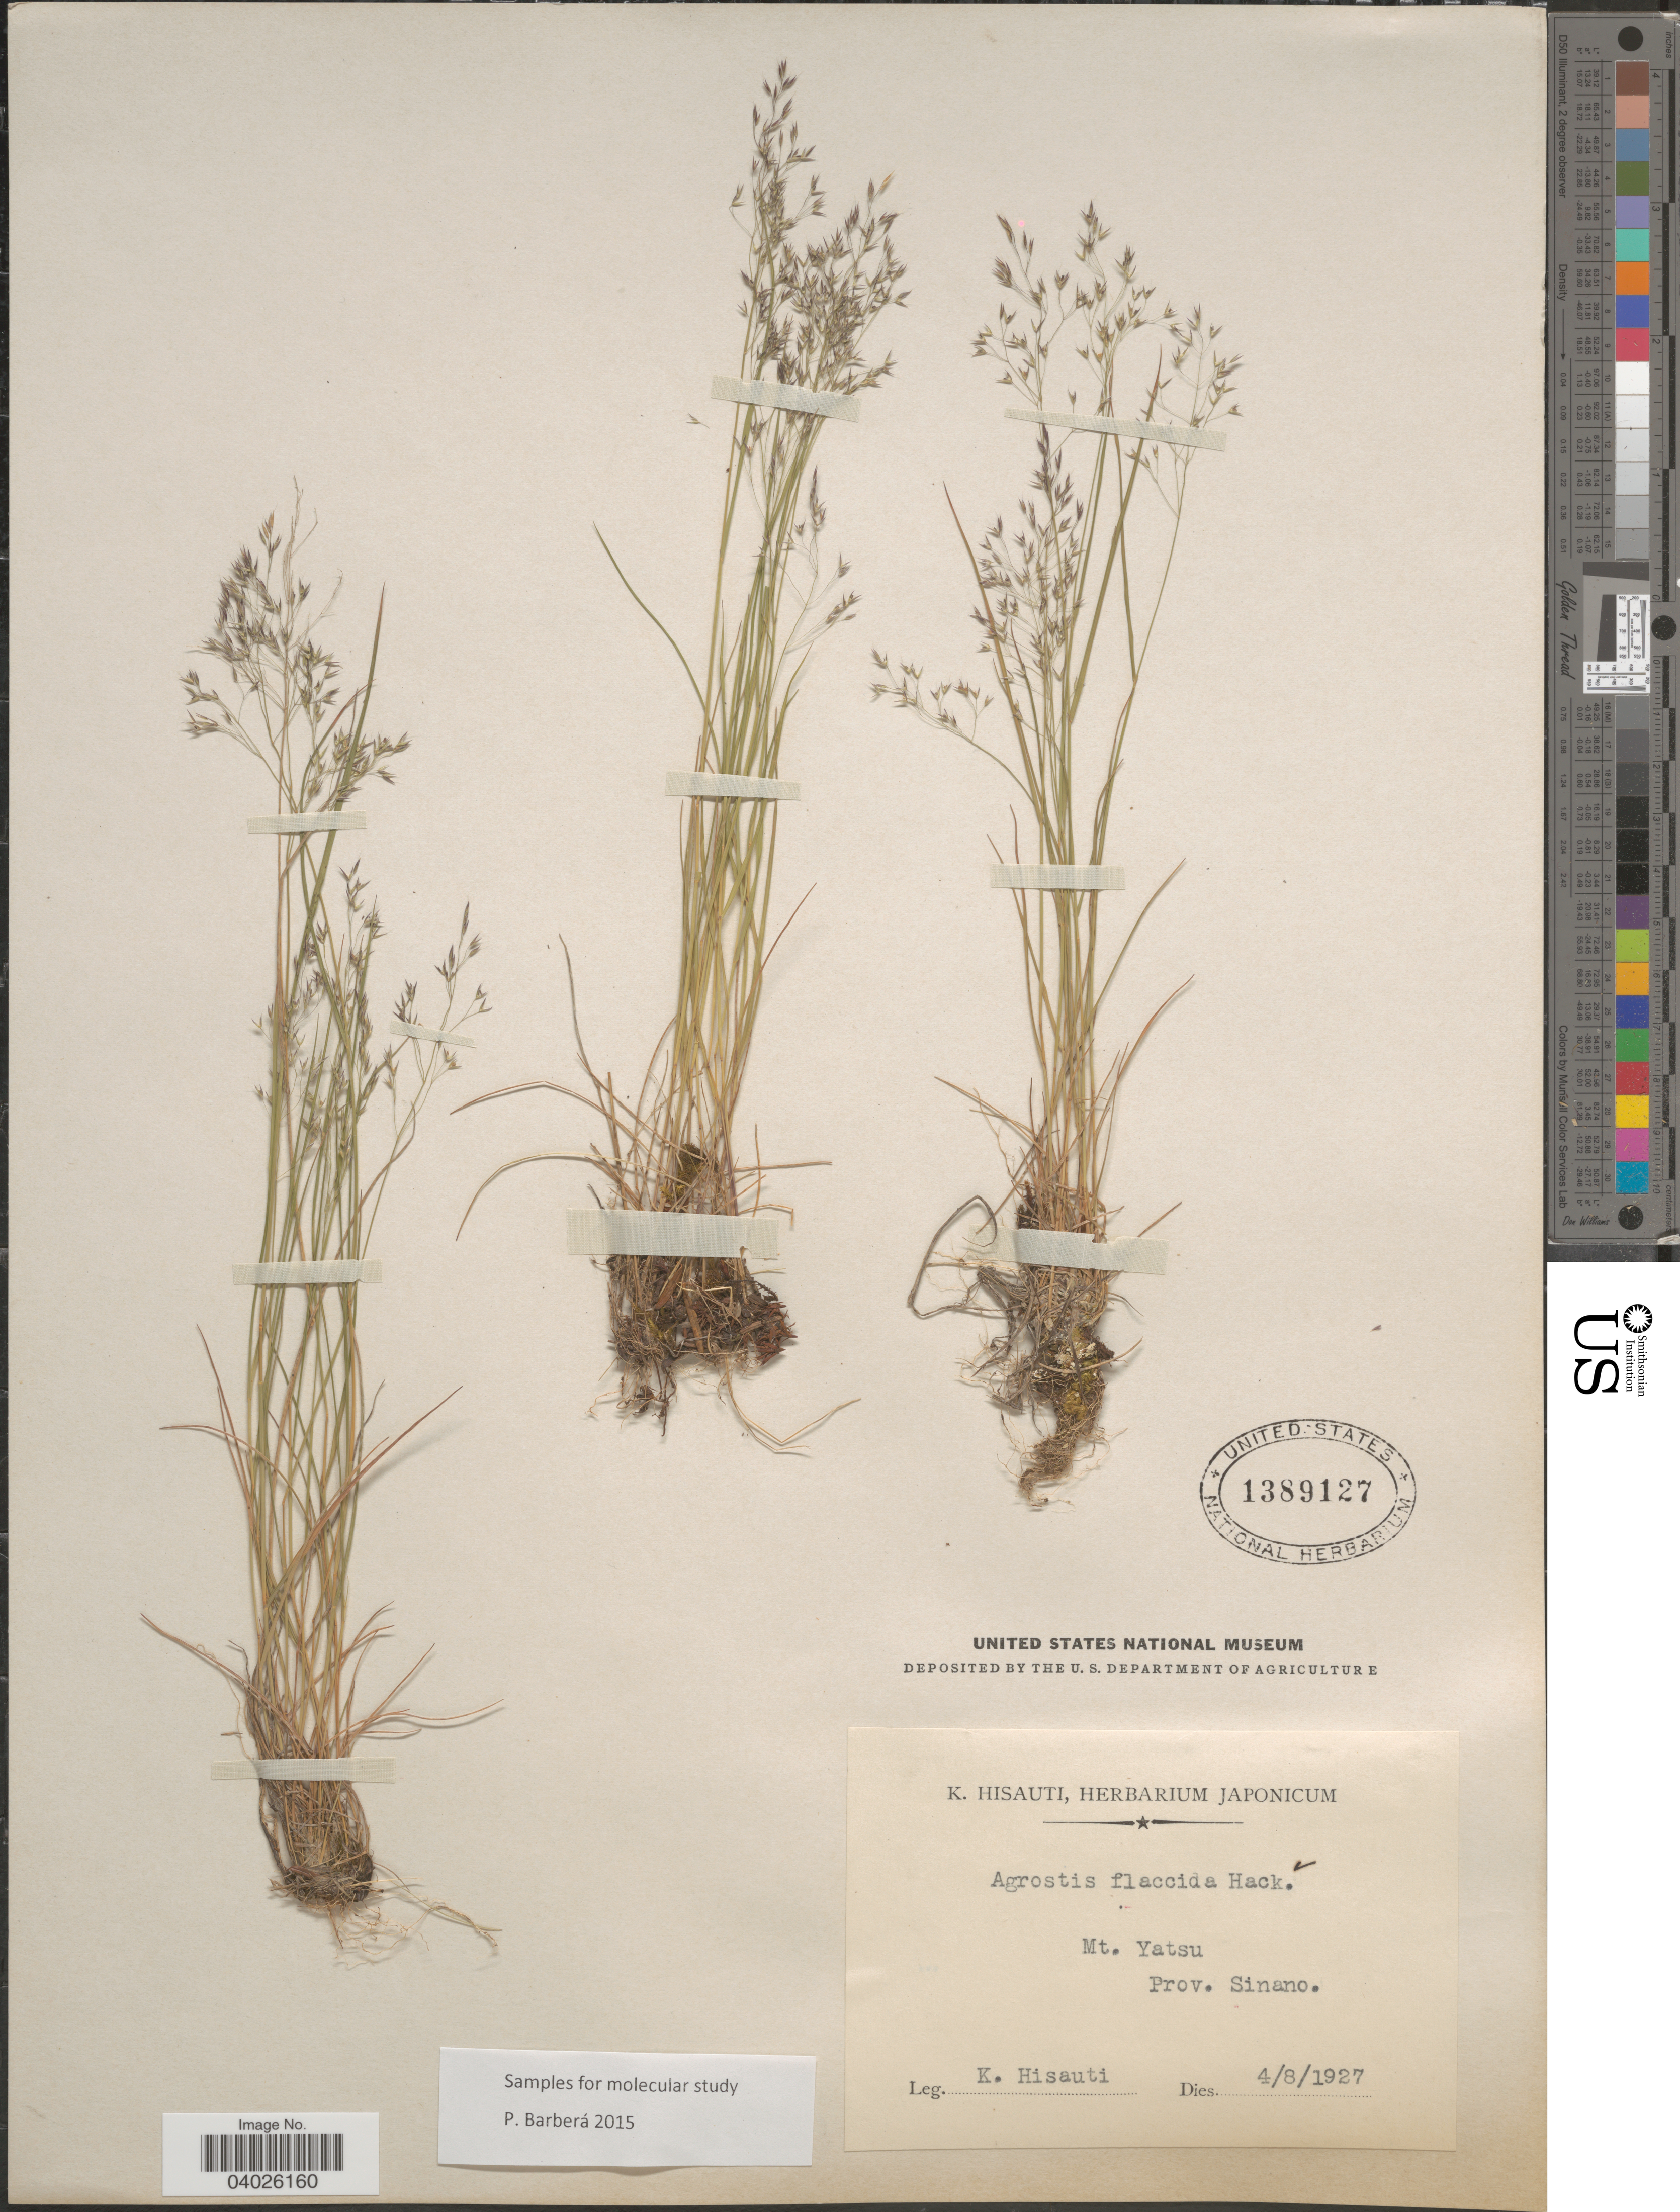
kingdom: Plantae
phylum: Tracheophyta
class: Liliopsida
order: Poales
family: Poaceae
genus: Agrostis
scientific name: Agrostis flaccida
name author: Hack.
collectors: K. Hisauti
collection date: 1927-08-04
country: Japan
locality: Mt. Yatsu. Prov. Sinano.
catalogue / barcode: US 1389127